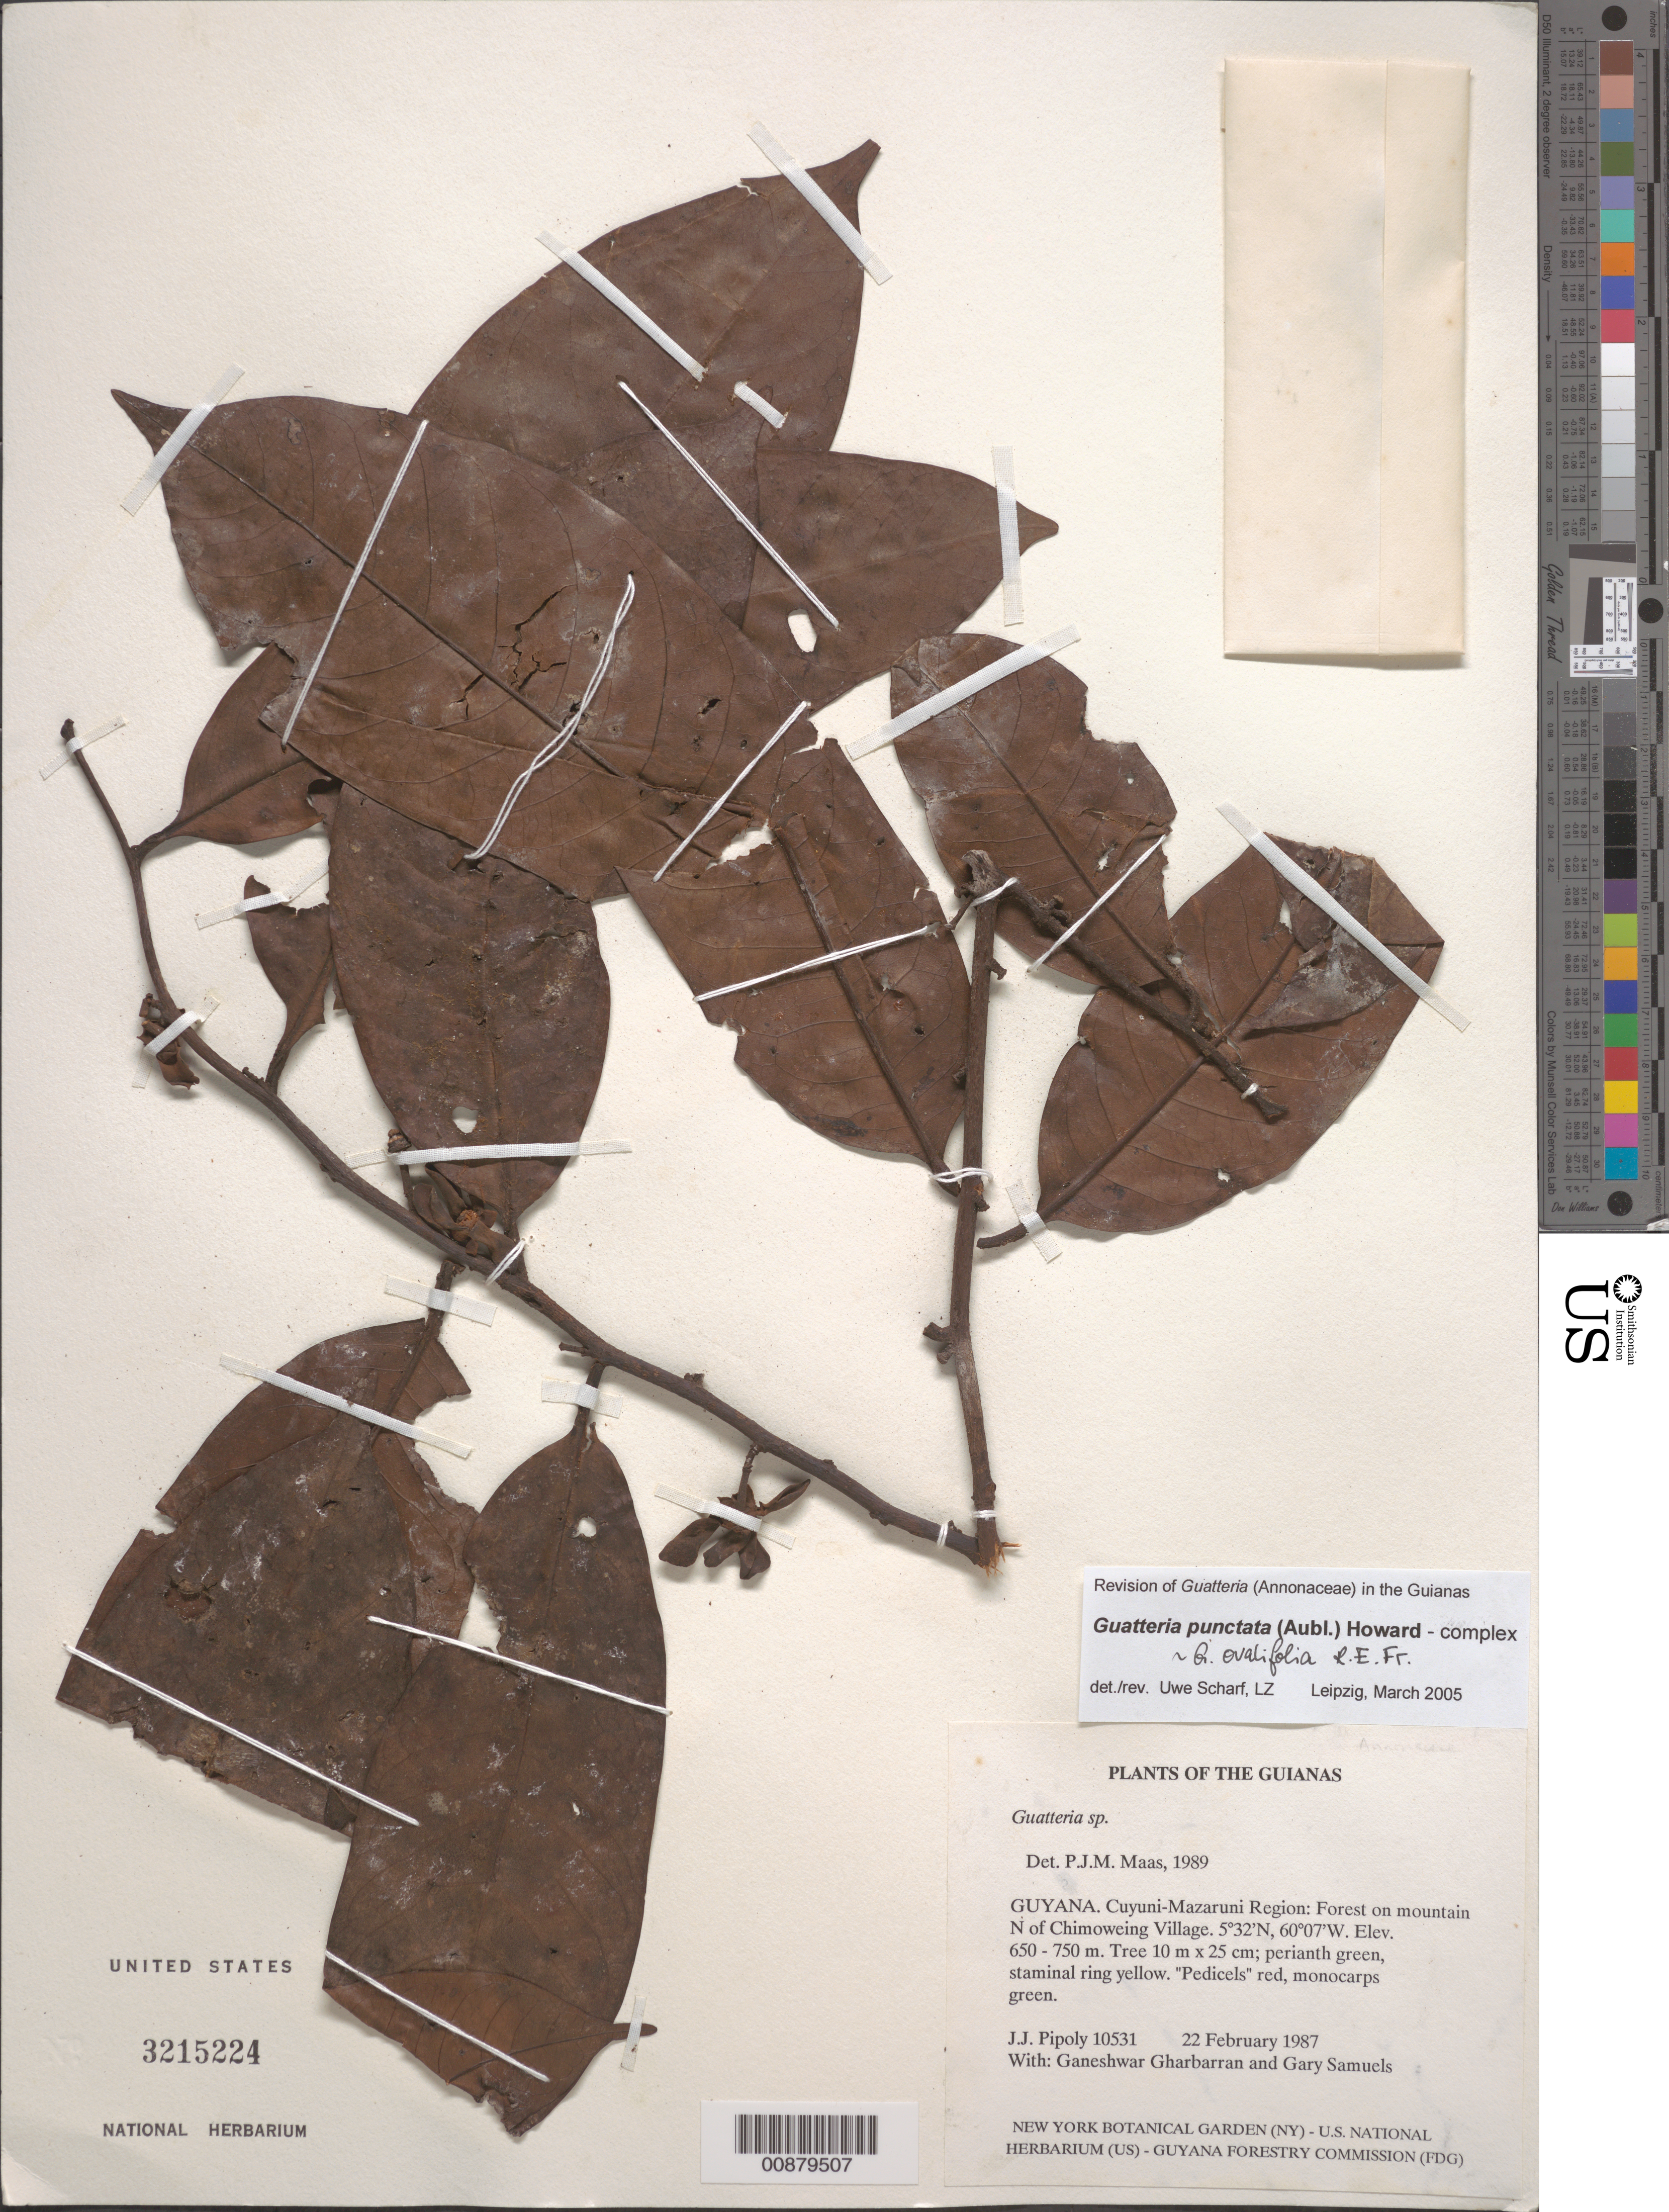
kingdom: Plantae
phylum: Tracheophyta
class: Magnoliopsida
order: Magnoliales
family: Annonaceae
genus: Guatteria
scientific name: Guatteria punctata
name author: (Aubl.) R.A. Howard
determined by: Scharf, U.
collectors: J. J. Pipoly, G. Gharbarran & G. Samuels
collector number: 10531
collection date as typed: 22 February 1987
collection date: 1987-02-22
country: Guyana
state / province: Cuyuni-Mazaruni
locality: Mountain N of Chinoweing Village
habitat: Forest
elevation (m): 650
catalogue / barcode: US 3215224